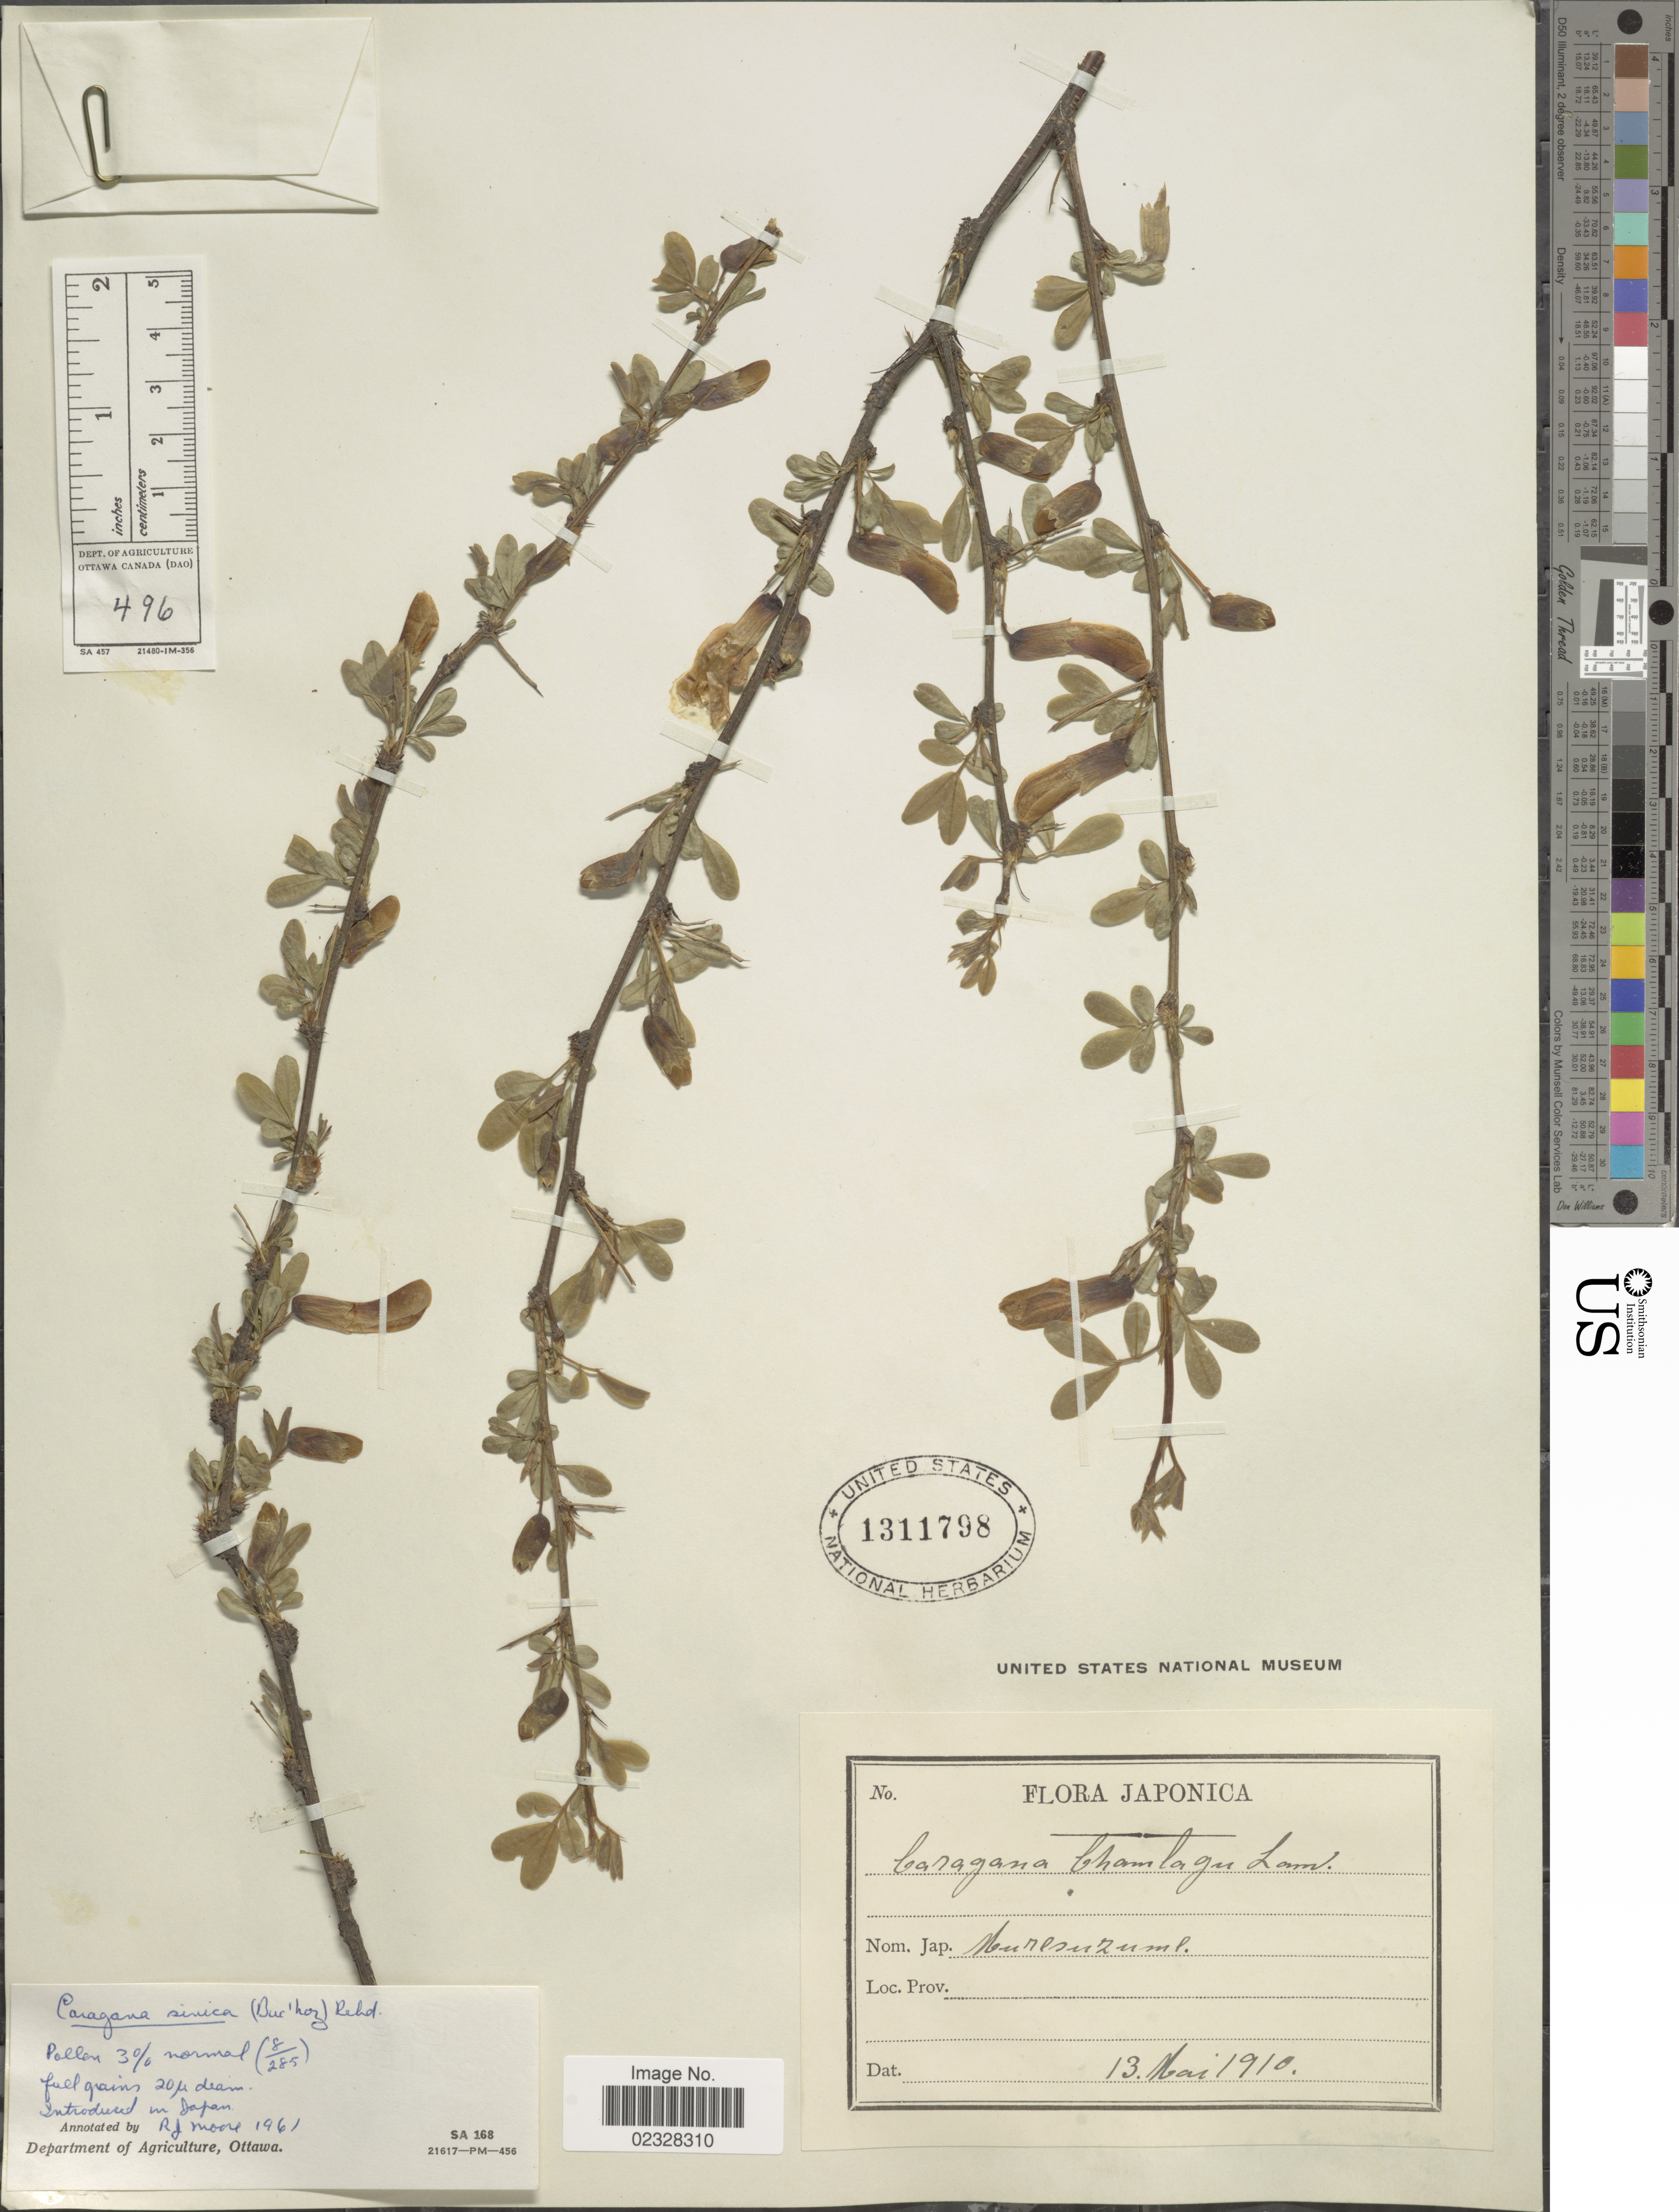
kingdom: Plantae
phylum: Tracheophyta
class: Magnoliopsida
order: Fabales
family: Fabaceae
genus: Caragana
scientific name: Caragana sinica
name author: (Buc'hoz) Rehder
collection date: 1910-05-13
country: Japan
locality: Japan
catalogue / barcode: US 1311798